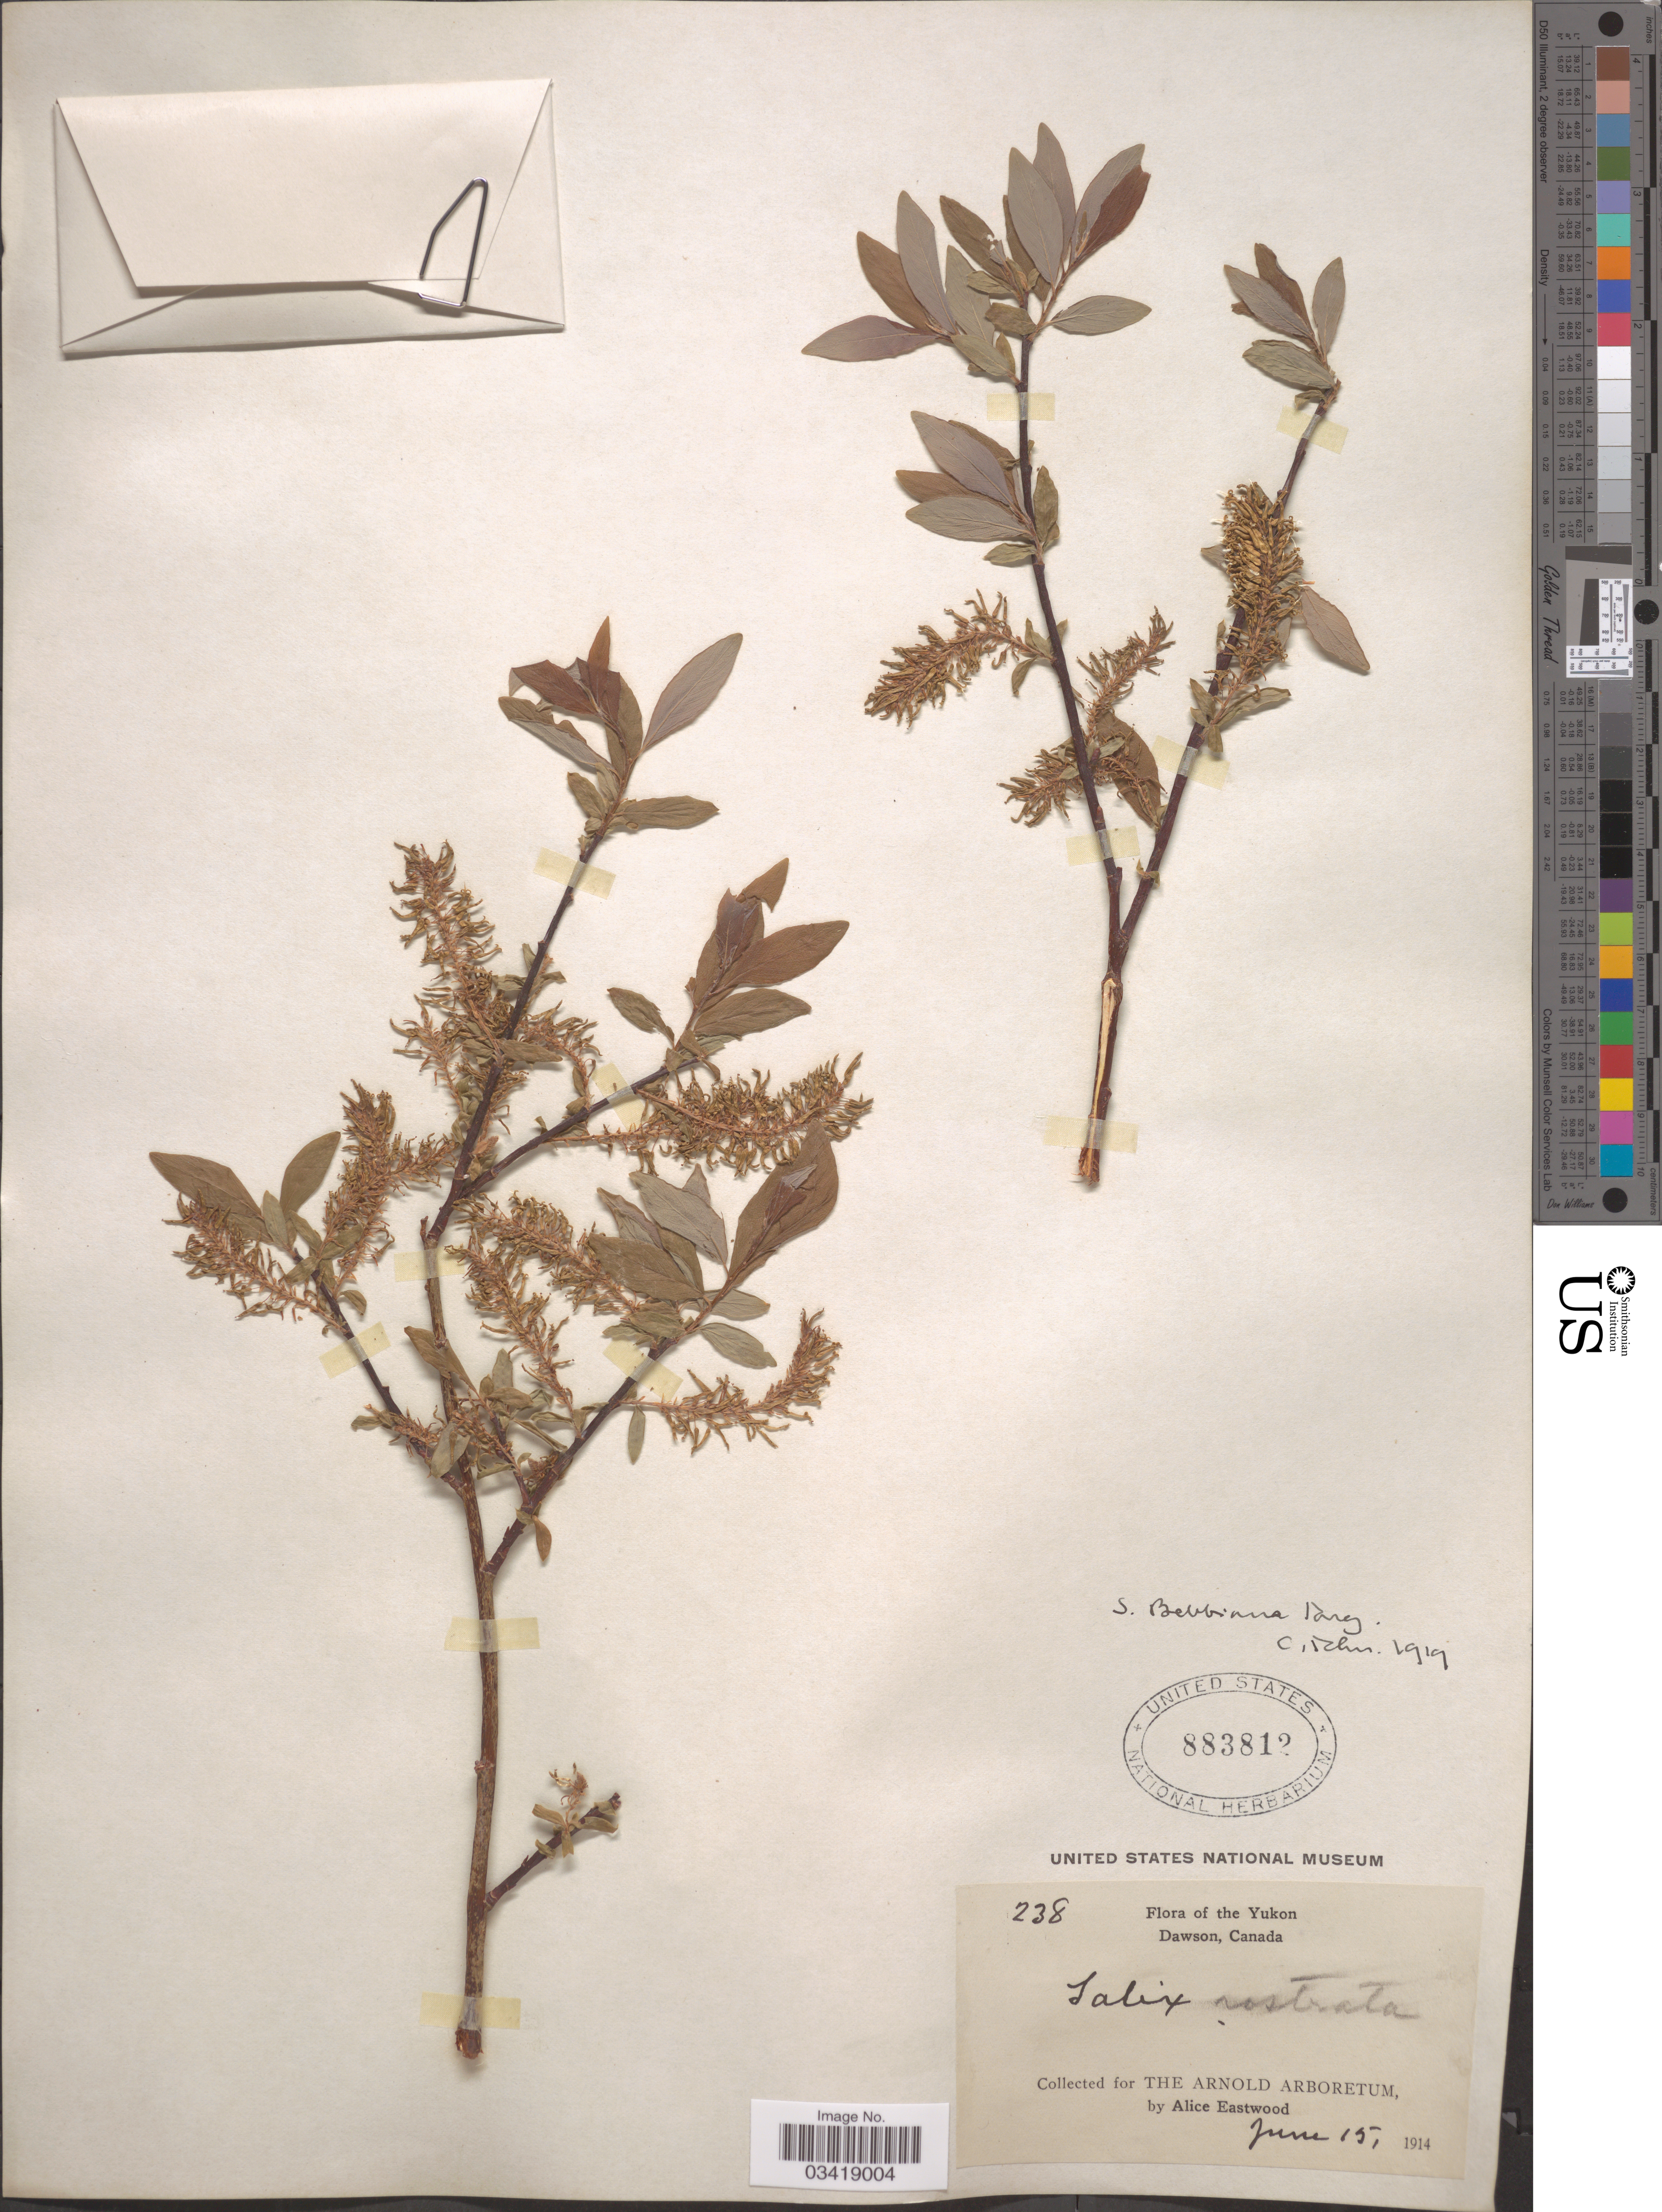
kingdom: Plantae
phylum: Tracheophyta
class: Magnoliopsida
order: Malpighiales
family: Salicaceae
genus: Salix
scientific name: Salix bebbiana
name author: Sarg.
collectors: A. Eastwood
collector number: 238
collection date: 1914-06-15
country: Canada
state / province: Yukon Territory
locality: Yukon. Dawson.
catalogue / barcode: US 883812